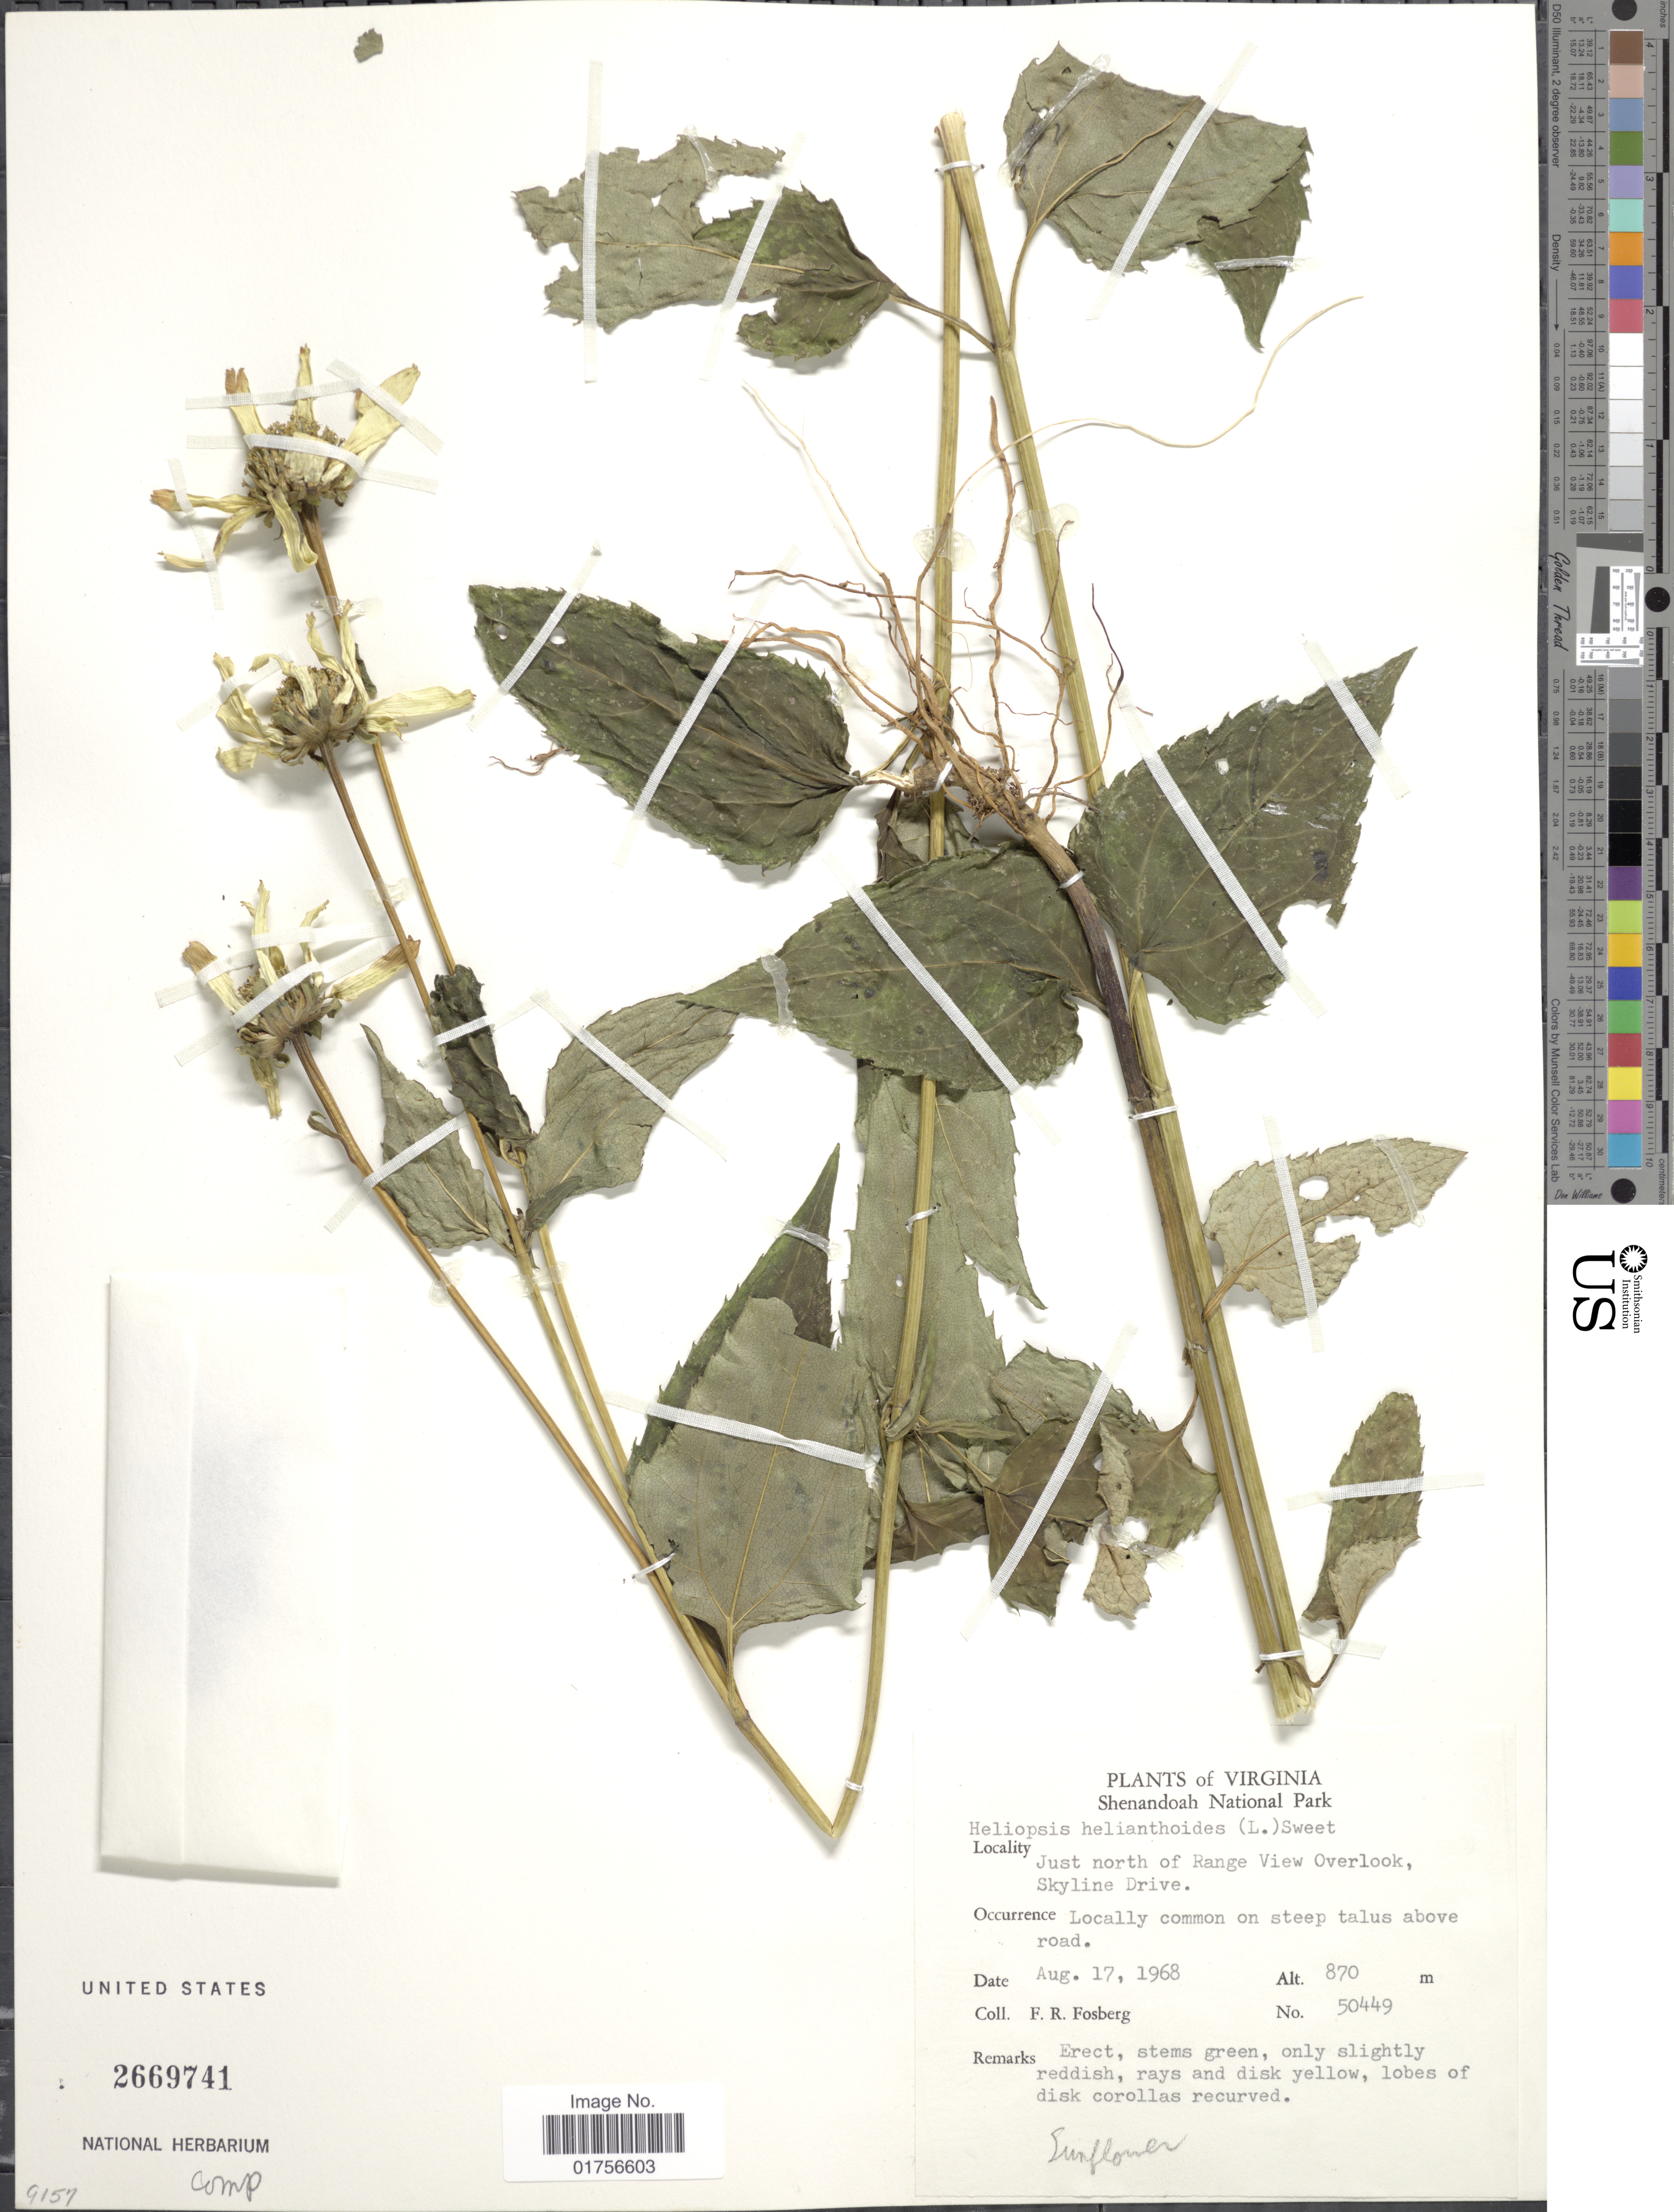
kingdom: Plantae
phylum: Tracheophyta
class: Magnoliopsida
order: Asterales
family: Asteraceae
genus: Heliopsis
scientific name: Heliopsis helianthoides subsp. helianthoides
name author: (L.) Sweet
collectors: F. R. Fosberg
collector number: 50449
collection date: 1968-08-17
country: United States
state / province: Virginia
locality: Shenandoah National Park, Just north of Range View Overlook, Skyline Drive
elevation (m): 870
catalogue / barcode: US 2669741